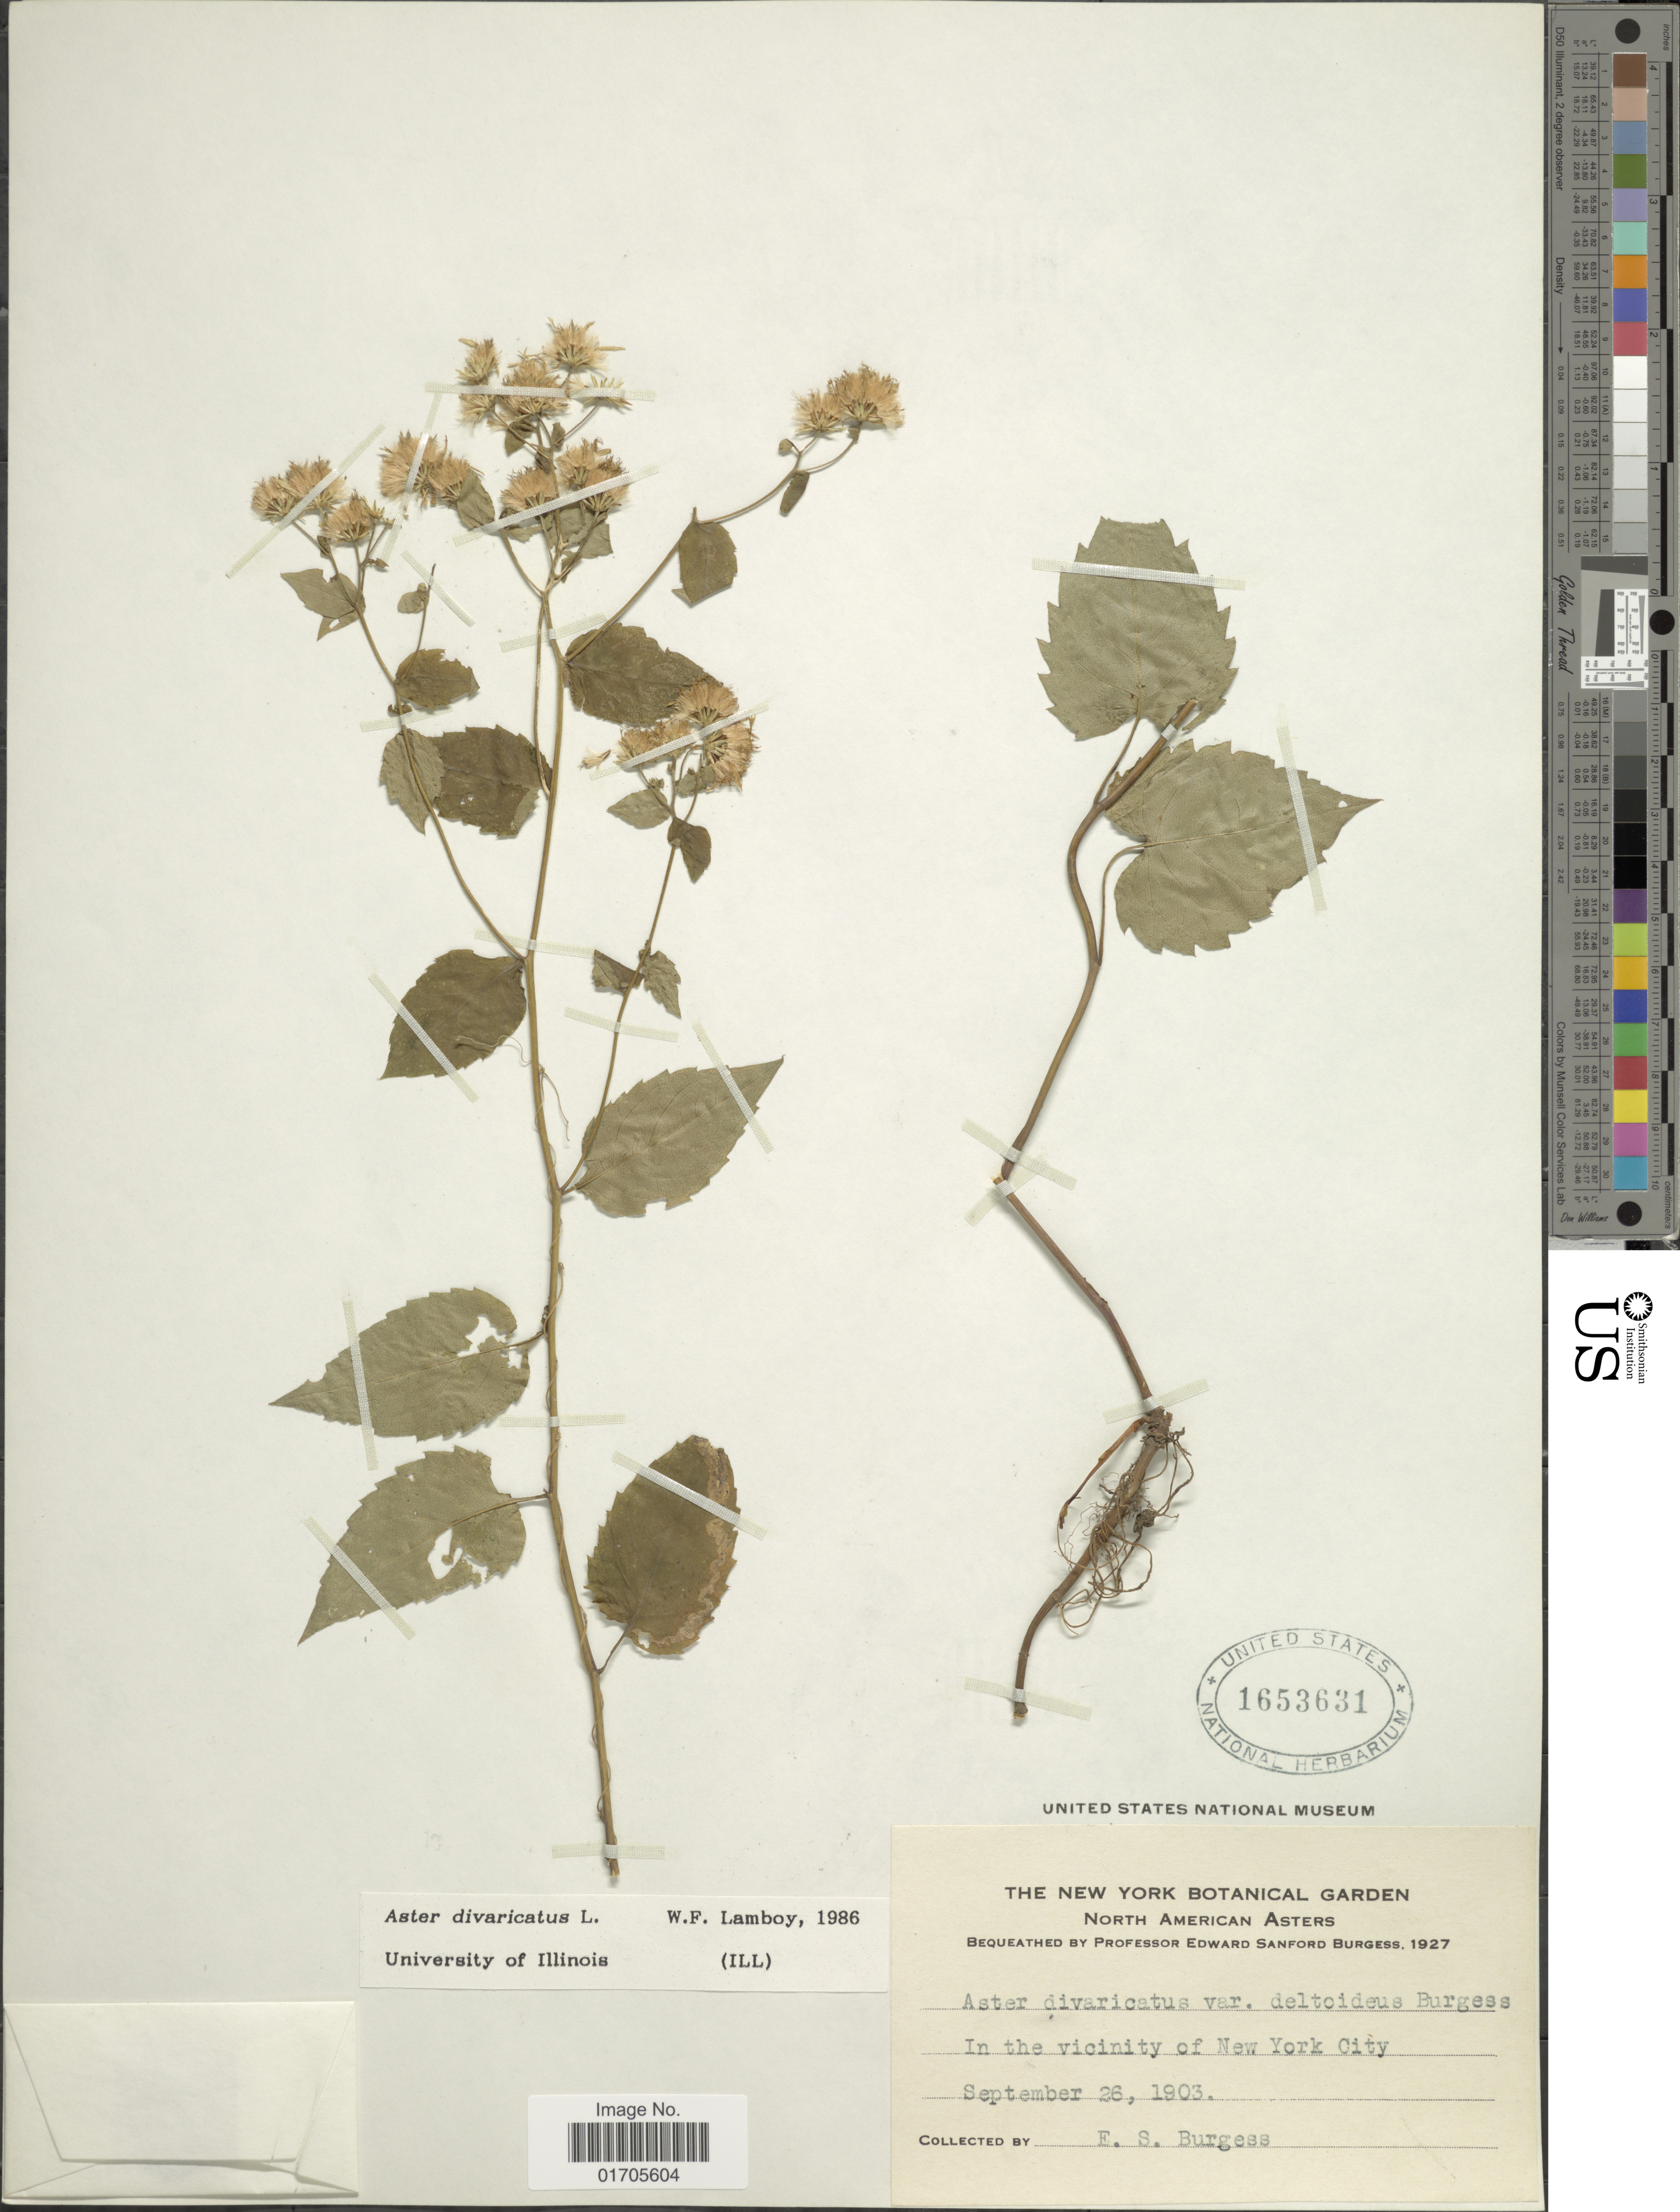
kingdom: Plantae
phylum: Tracheophyta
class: Magnoliopsida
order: Asterales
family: Asteraceae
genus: Eurybia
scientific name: Eurybia divaricata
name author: (L.) G.L. Nesom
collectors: E. Burgess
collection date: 1903-09-26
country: United States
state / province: New York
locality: In the vicinity of New York City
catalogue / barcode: US 1653631